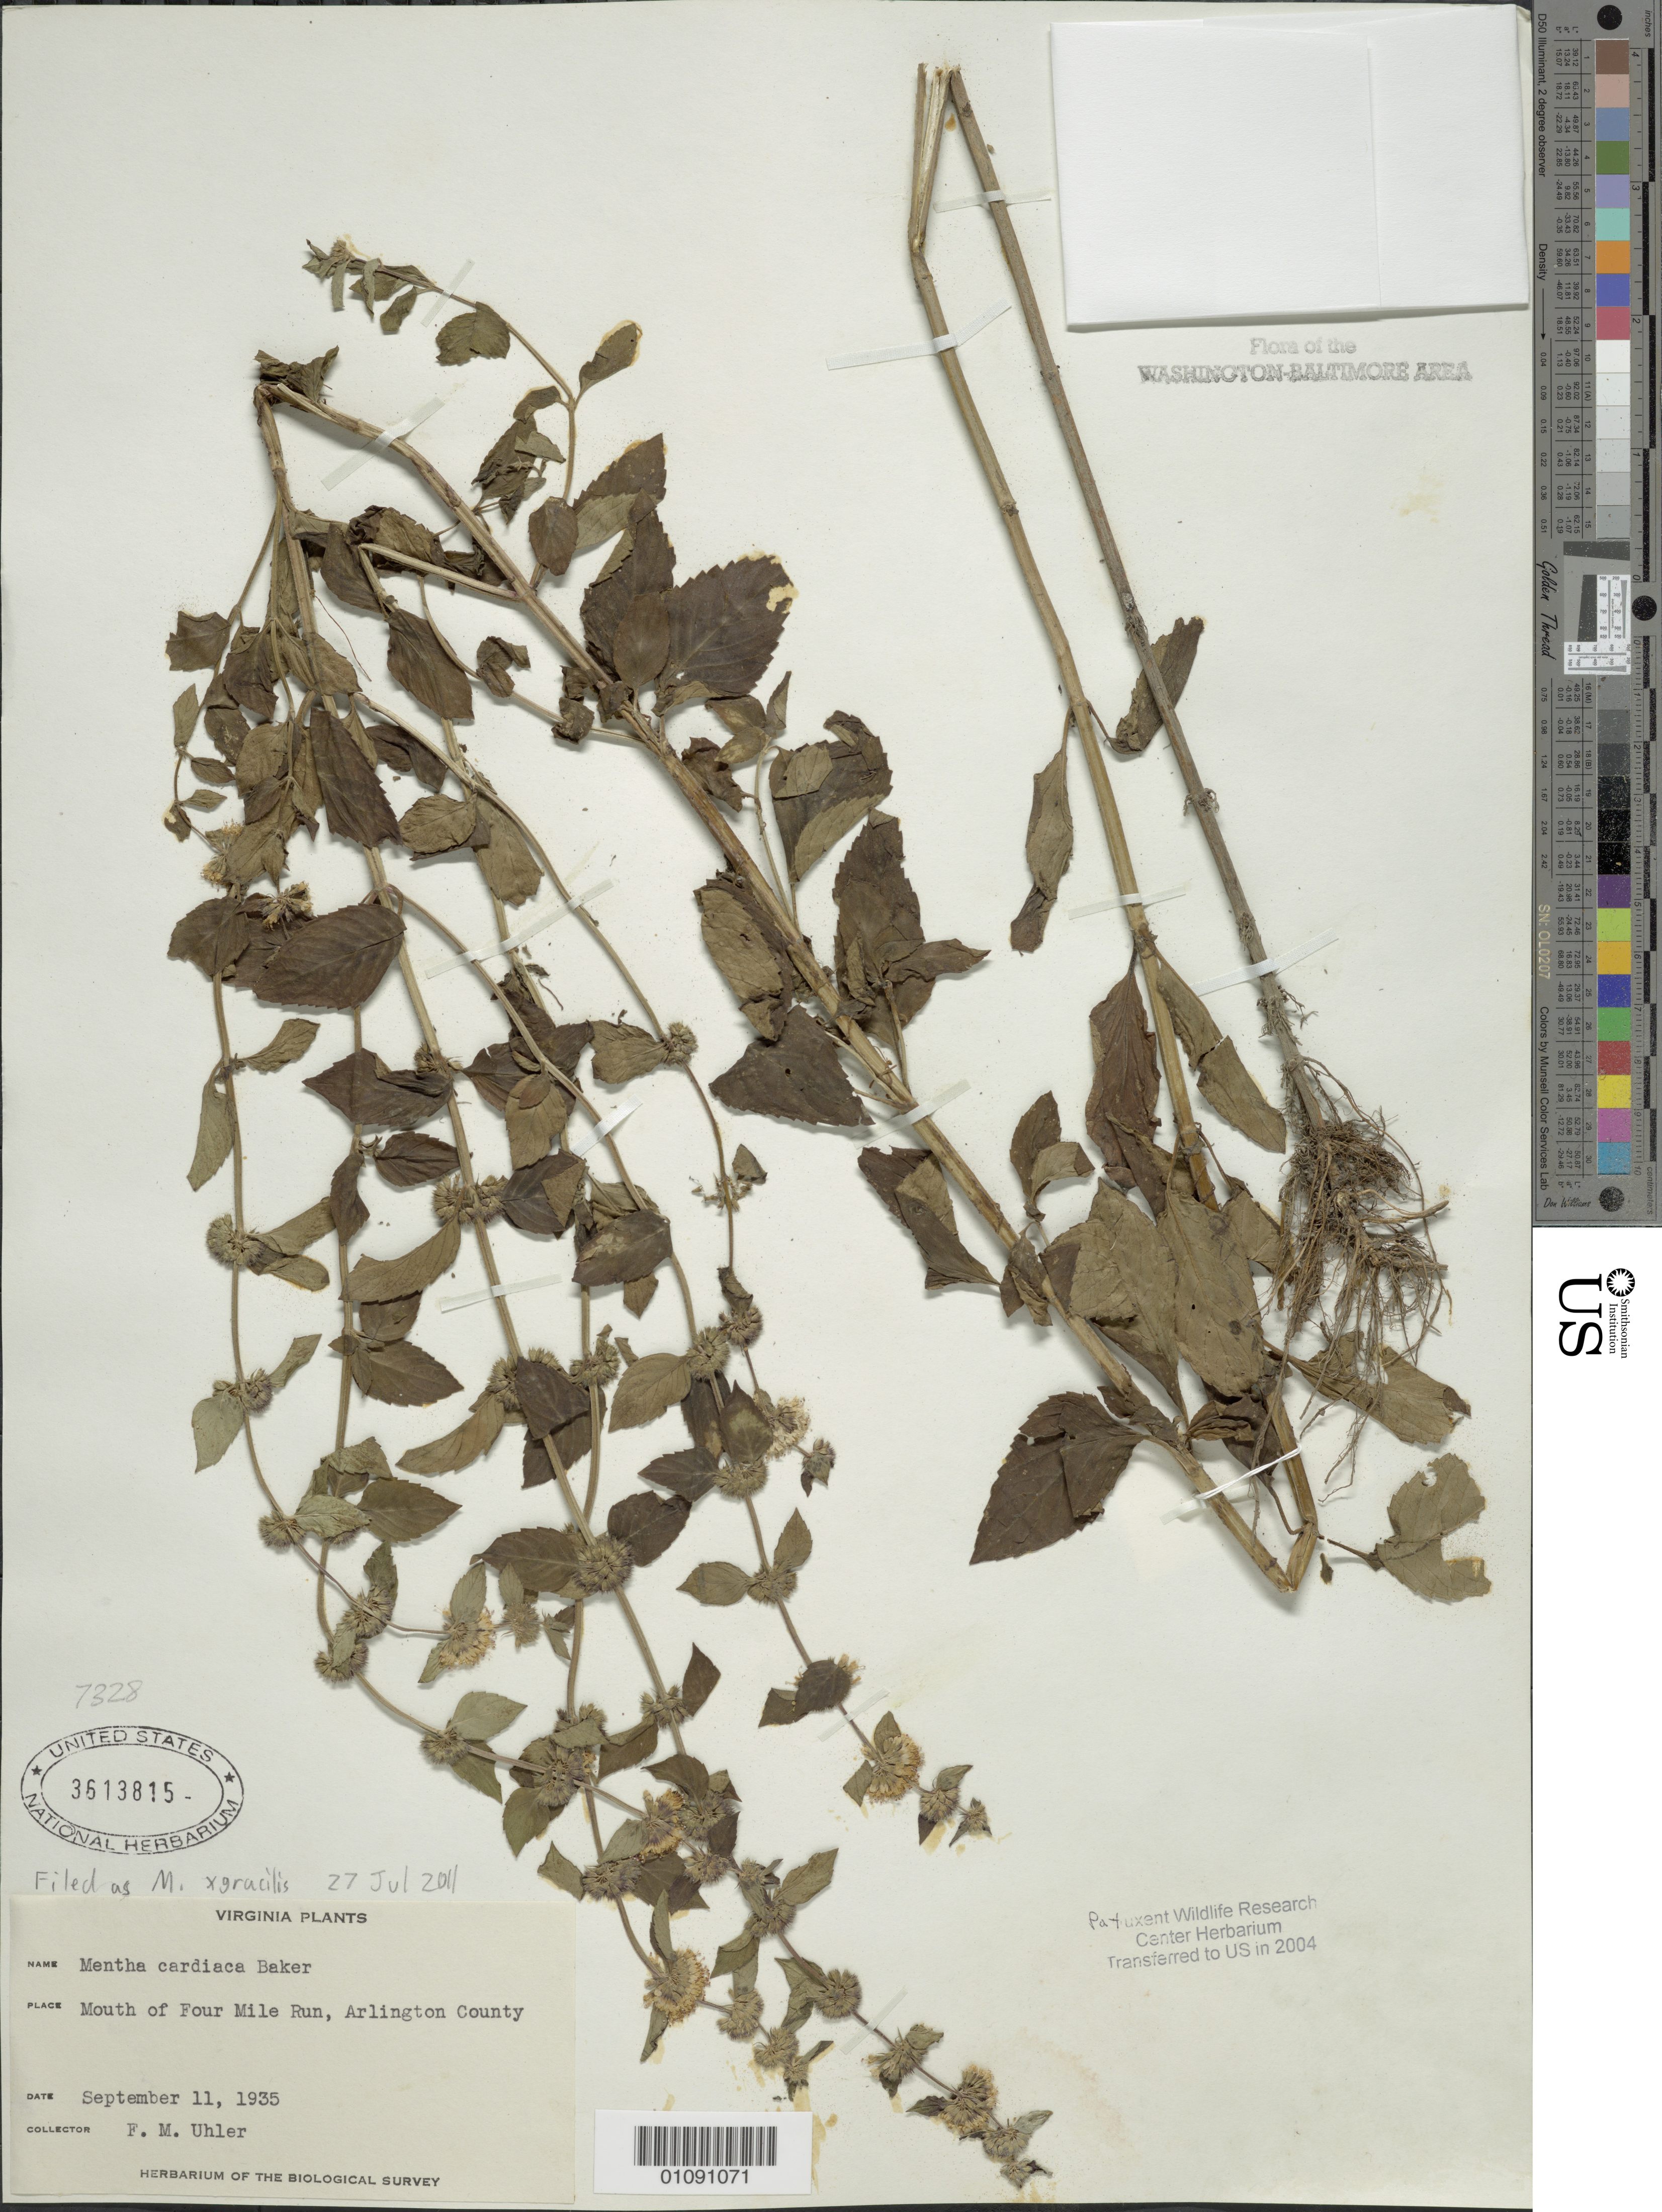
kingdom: Plantae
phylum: Tracheophyta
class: Magnoliopsida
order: Lamiales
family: Lamiaceae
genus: Mentha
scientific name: Mentha x gracilis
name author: Sole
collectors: F. M. Uhler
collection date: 1935-09-11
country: United States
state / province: Virginia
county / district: Arlington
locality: Mouth of Four Mile Run.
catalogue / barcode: US 3613815